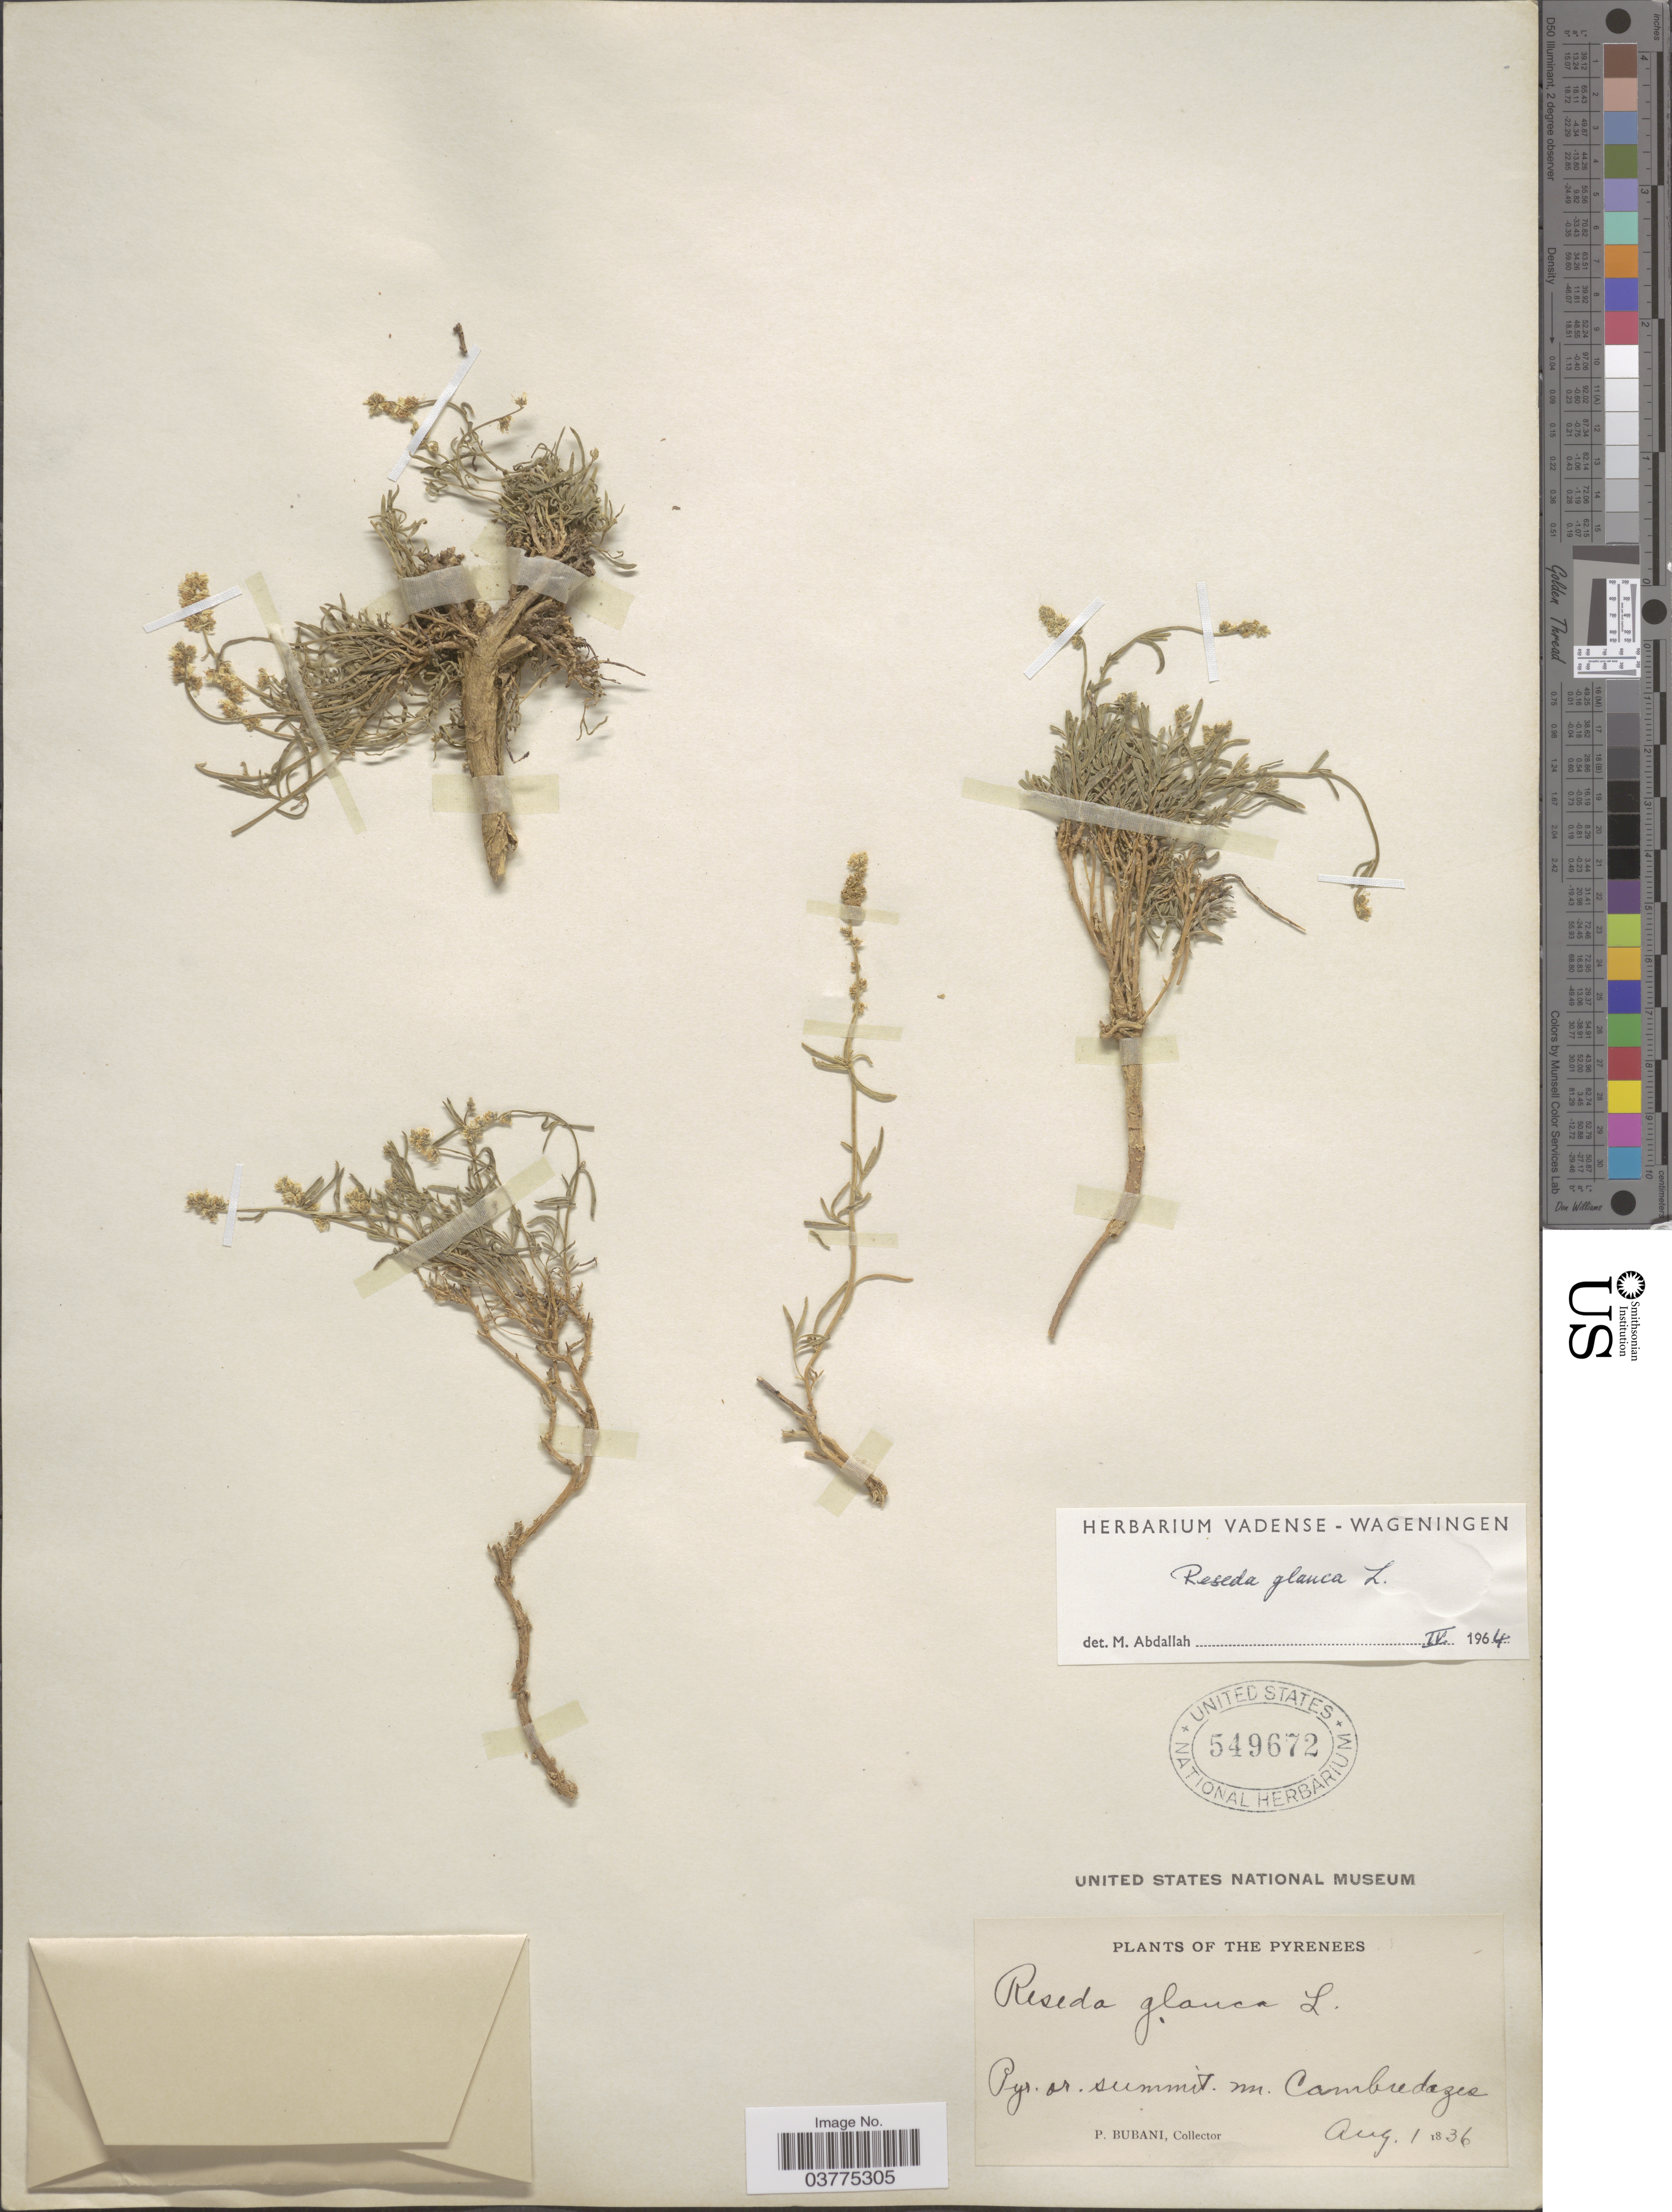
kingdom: Plantae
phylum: Tracheophyta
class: Magnoliopsida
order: Brassicales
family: Resedaceae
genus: Reseda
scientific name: Reseda glauca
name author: L.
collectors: P. Bubani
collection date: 1836-08-01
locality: The Pyrenees. Pyr. or summit m. Cambredazes.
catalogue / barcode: US 549672